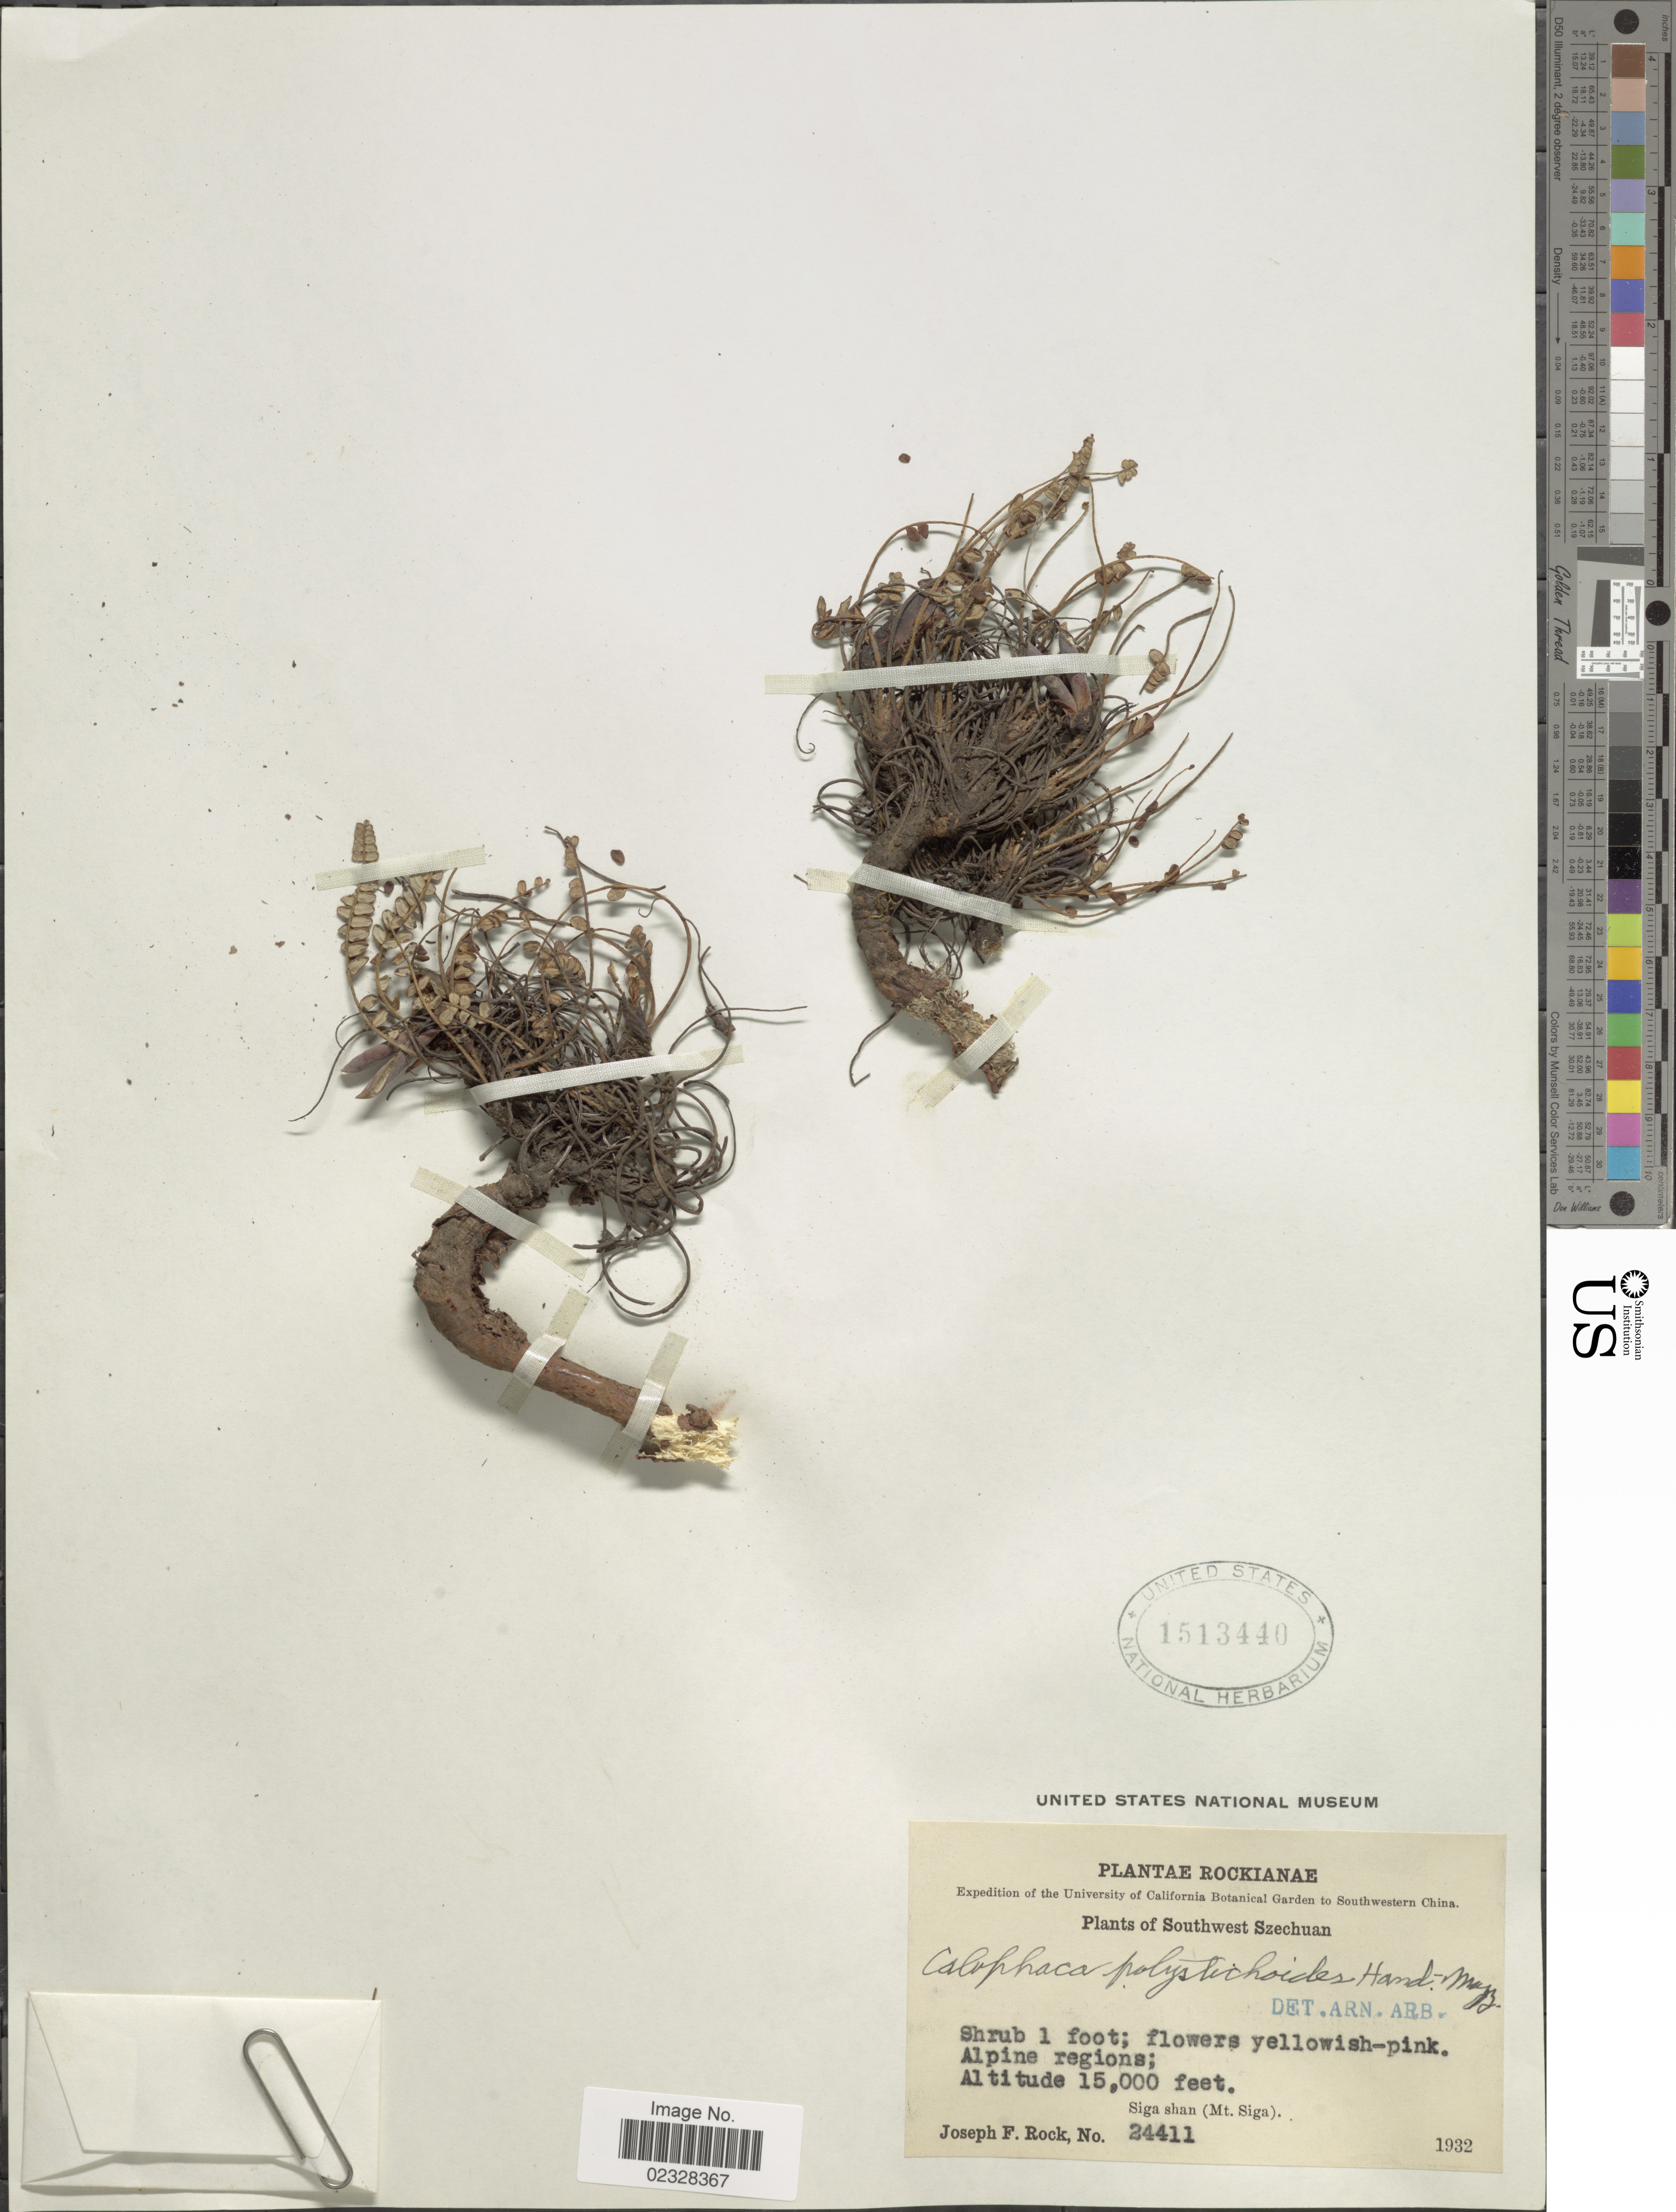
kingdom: Plantae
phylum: Tracheophyta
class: Magnoliopsida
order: Fabales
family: Fabaceae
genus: Chesneya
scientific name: Chesneya polystichoides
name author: (Hand.-Mazz.) Ali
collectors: J. F. Rock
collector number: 24411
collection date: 1932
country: China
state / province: Sichuan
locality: Rockianae, Southwest Szechuan, alpine regions, Siga shan (Mt. Siga).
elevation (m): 4572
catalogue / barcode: US 1513440